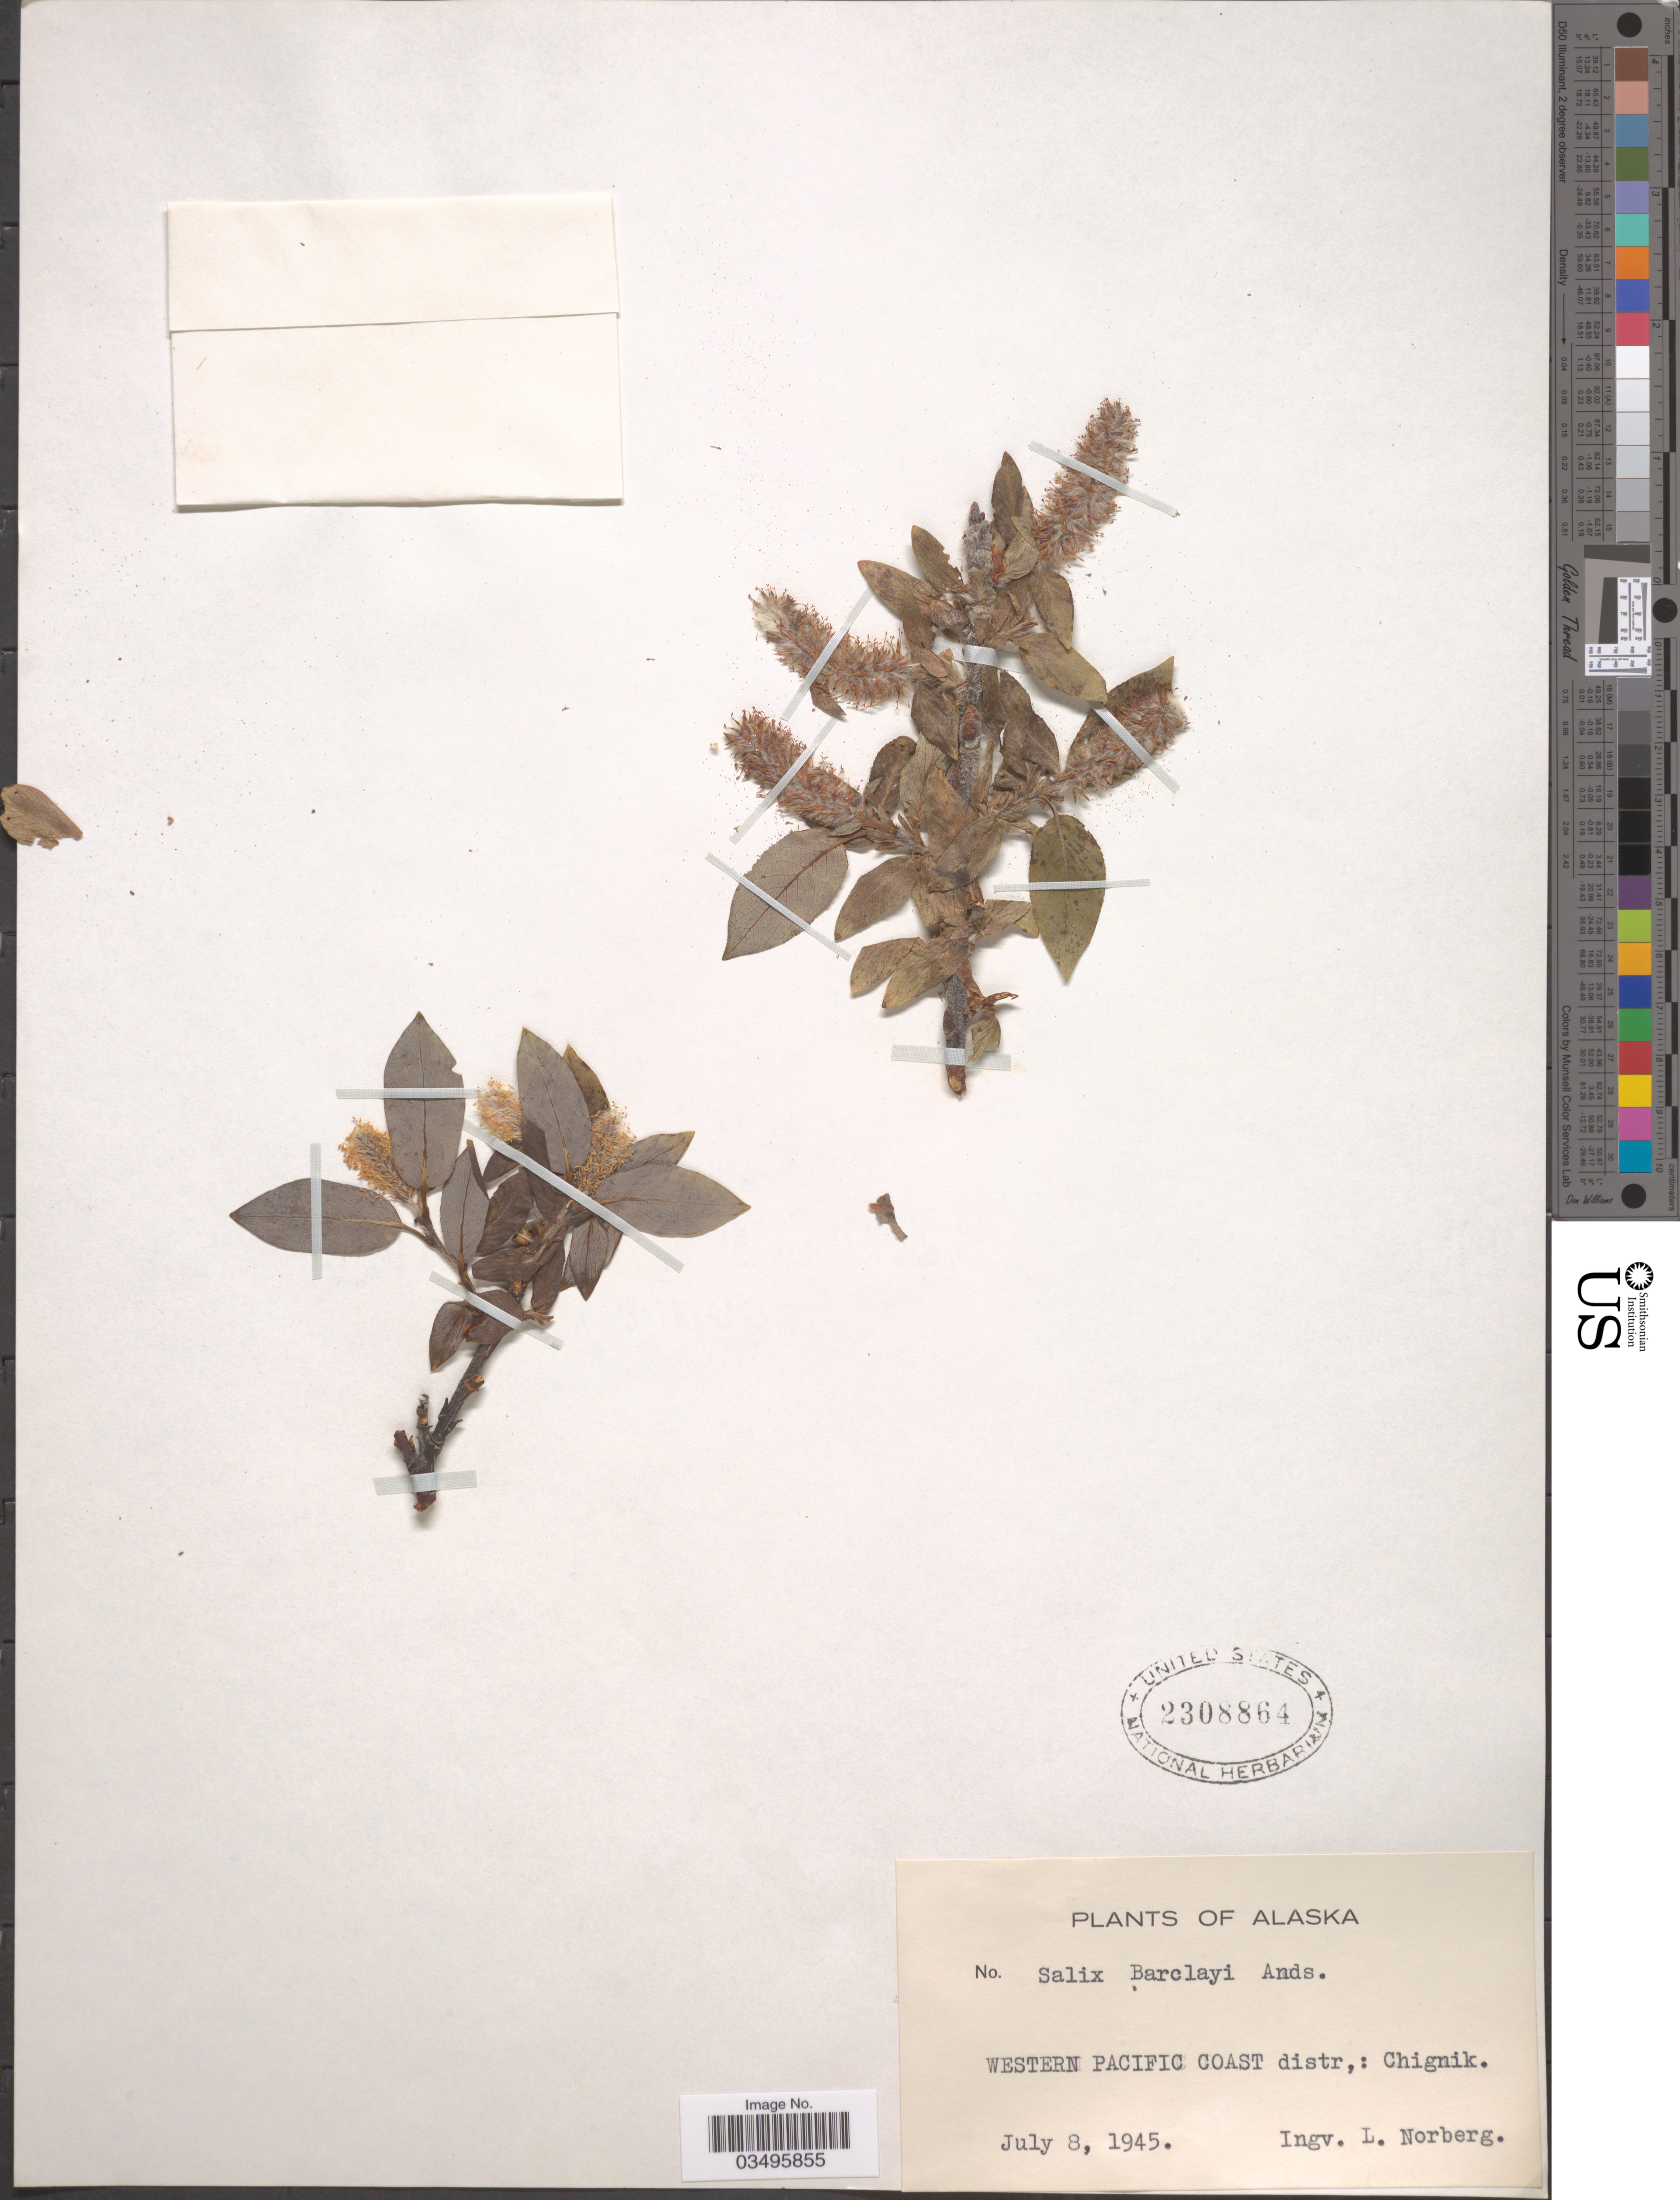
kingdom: Plantae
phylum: Tracheophyta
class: Magnoliopsida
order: Malpighiales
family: Salicaceae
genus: Salix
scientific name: Salix barclayi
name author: Andersson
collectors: I. Norberg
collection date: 1945-07-08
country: United States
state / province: Alaska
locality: Western Pacific Coast distr,: Chignik.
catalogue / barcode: US 2308864